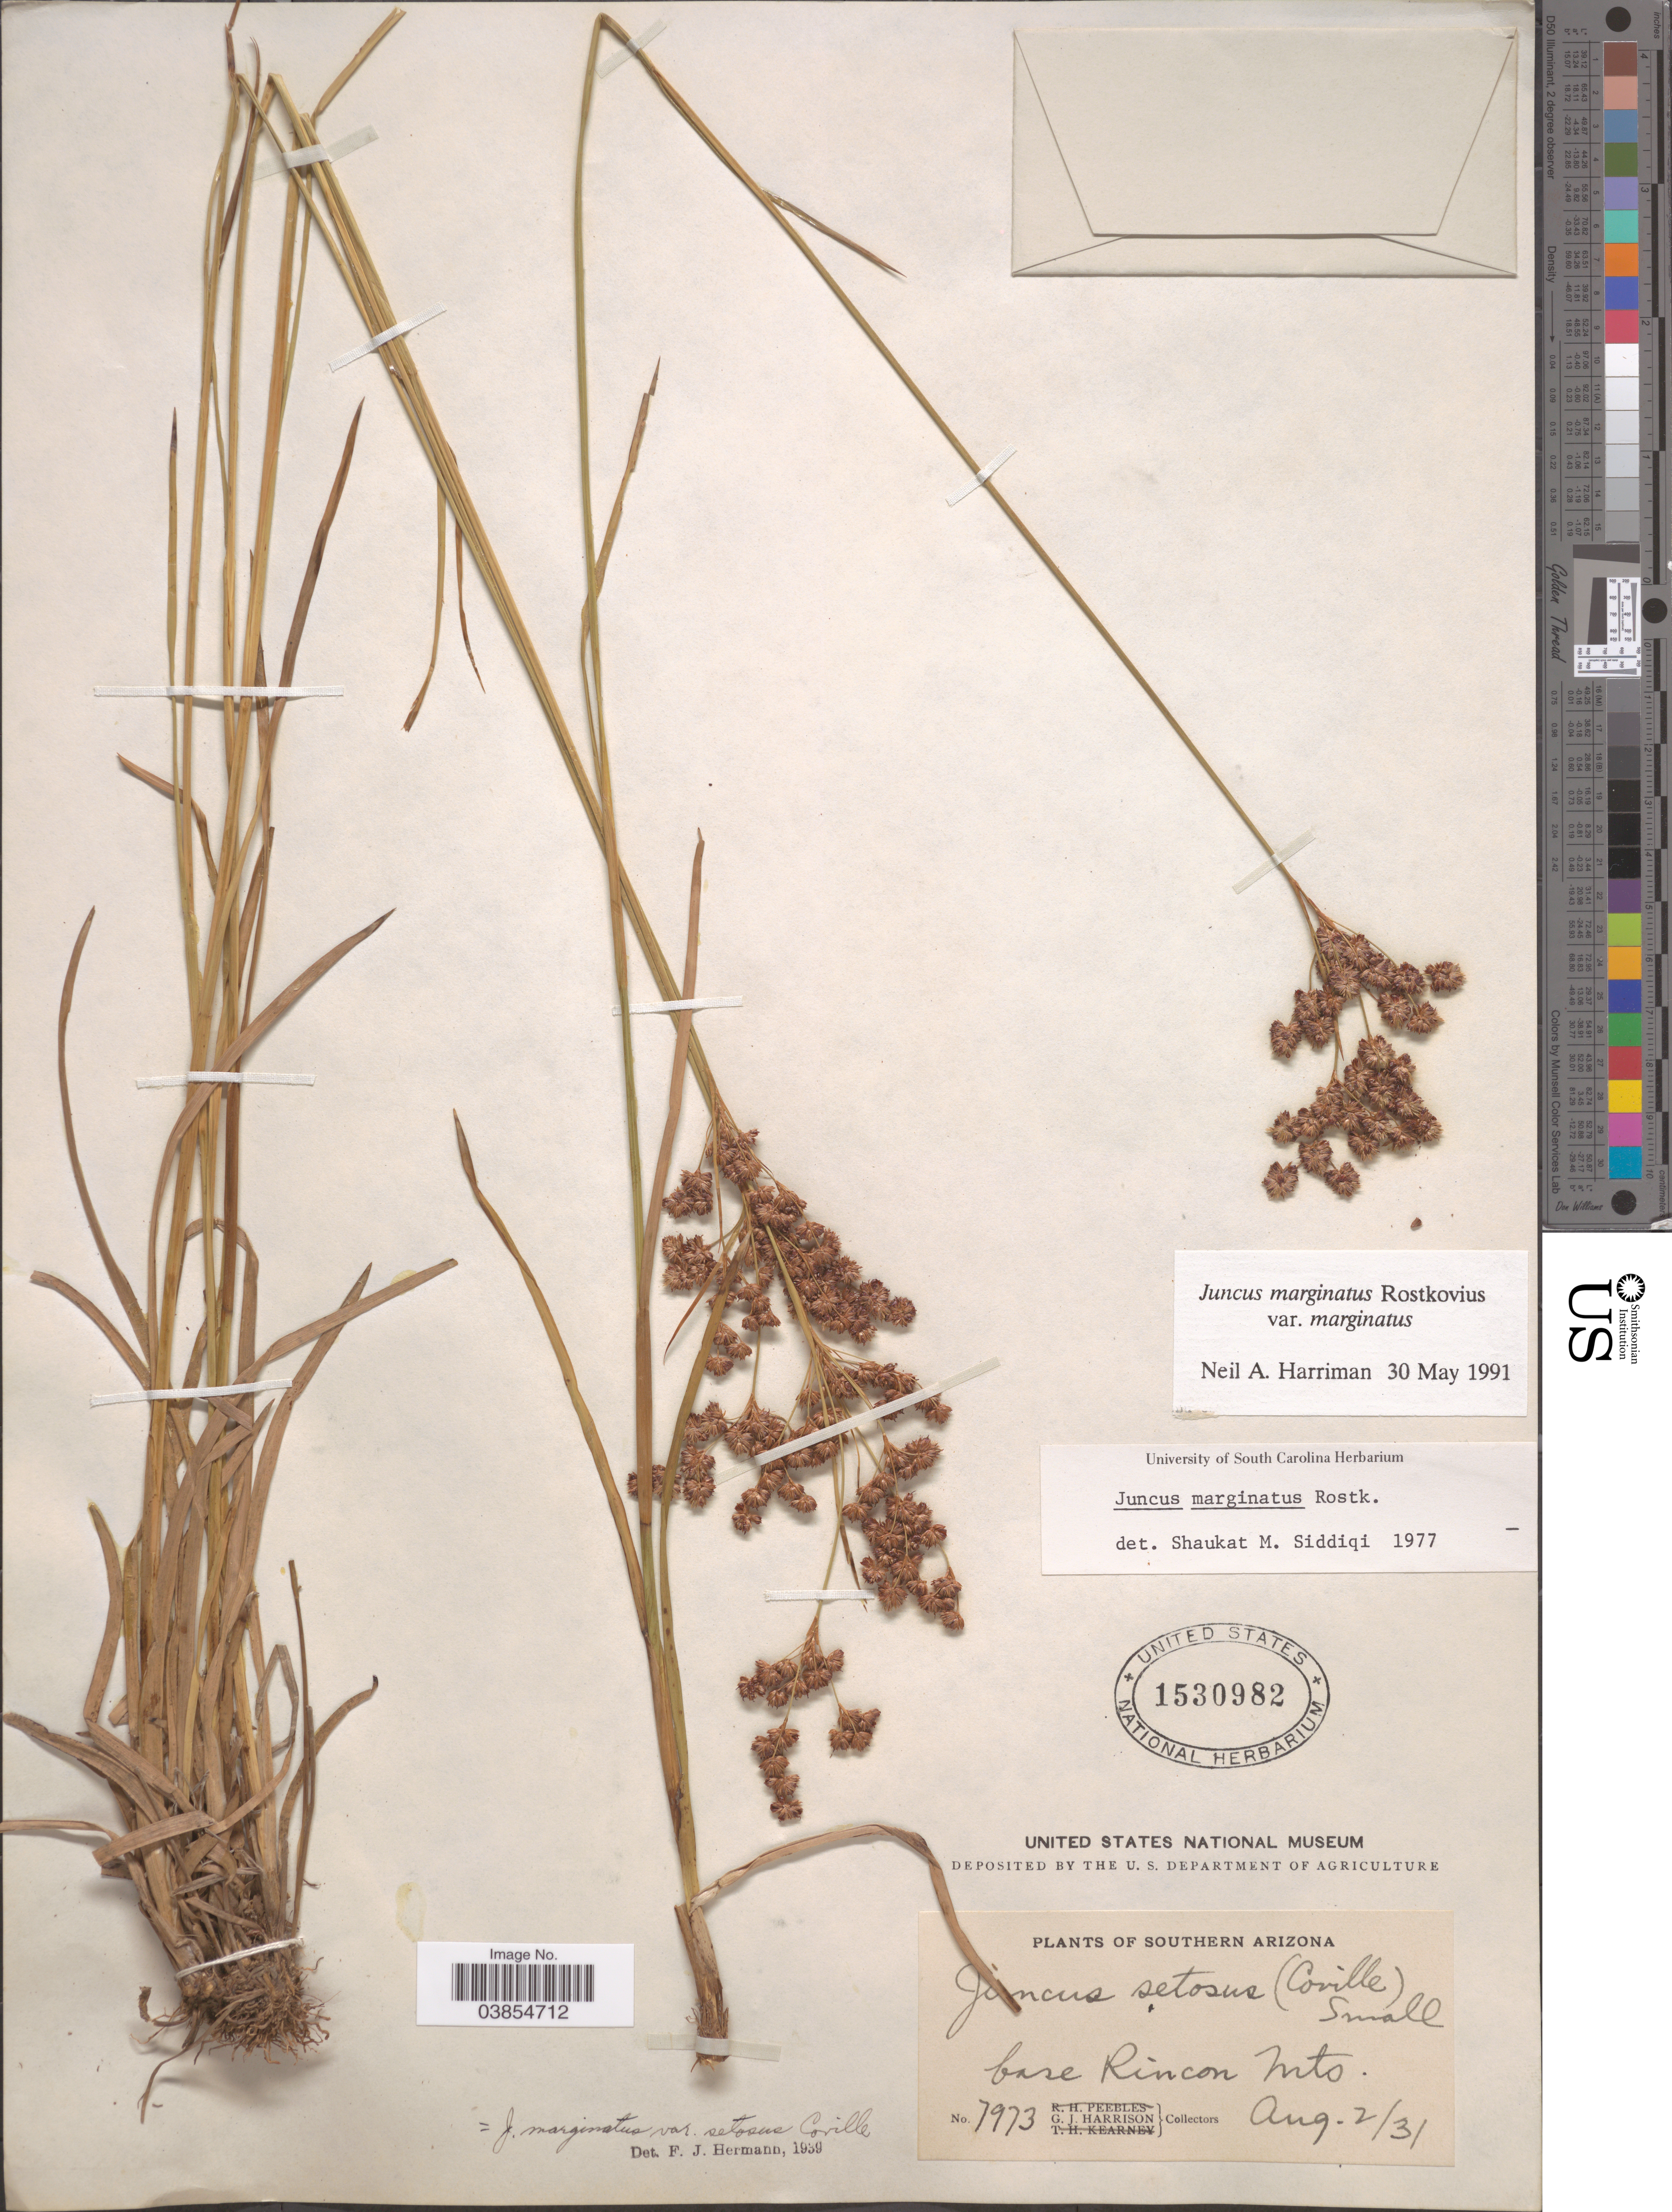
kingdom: Plantae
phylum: Tracheophyta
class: Liliopsida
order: Poales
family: Juncaceae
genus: Juncus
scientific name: Juncus marginatus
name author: Rostk.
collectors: G. J. Harrison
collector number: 7973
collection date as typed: Transcribed d/m/y: 2/8/31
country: United States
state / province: Arizona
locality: Southern Arizona. Base Rincon Mts.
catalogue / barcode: US 1530982